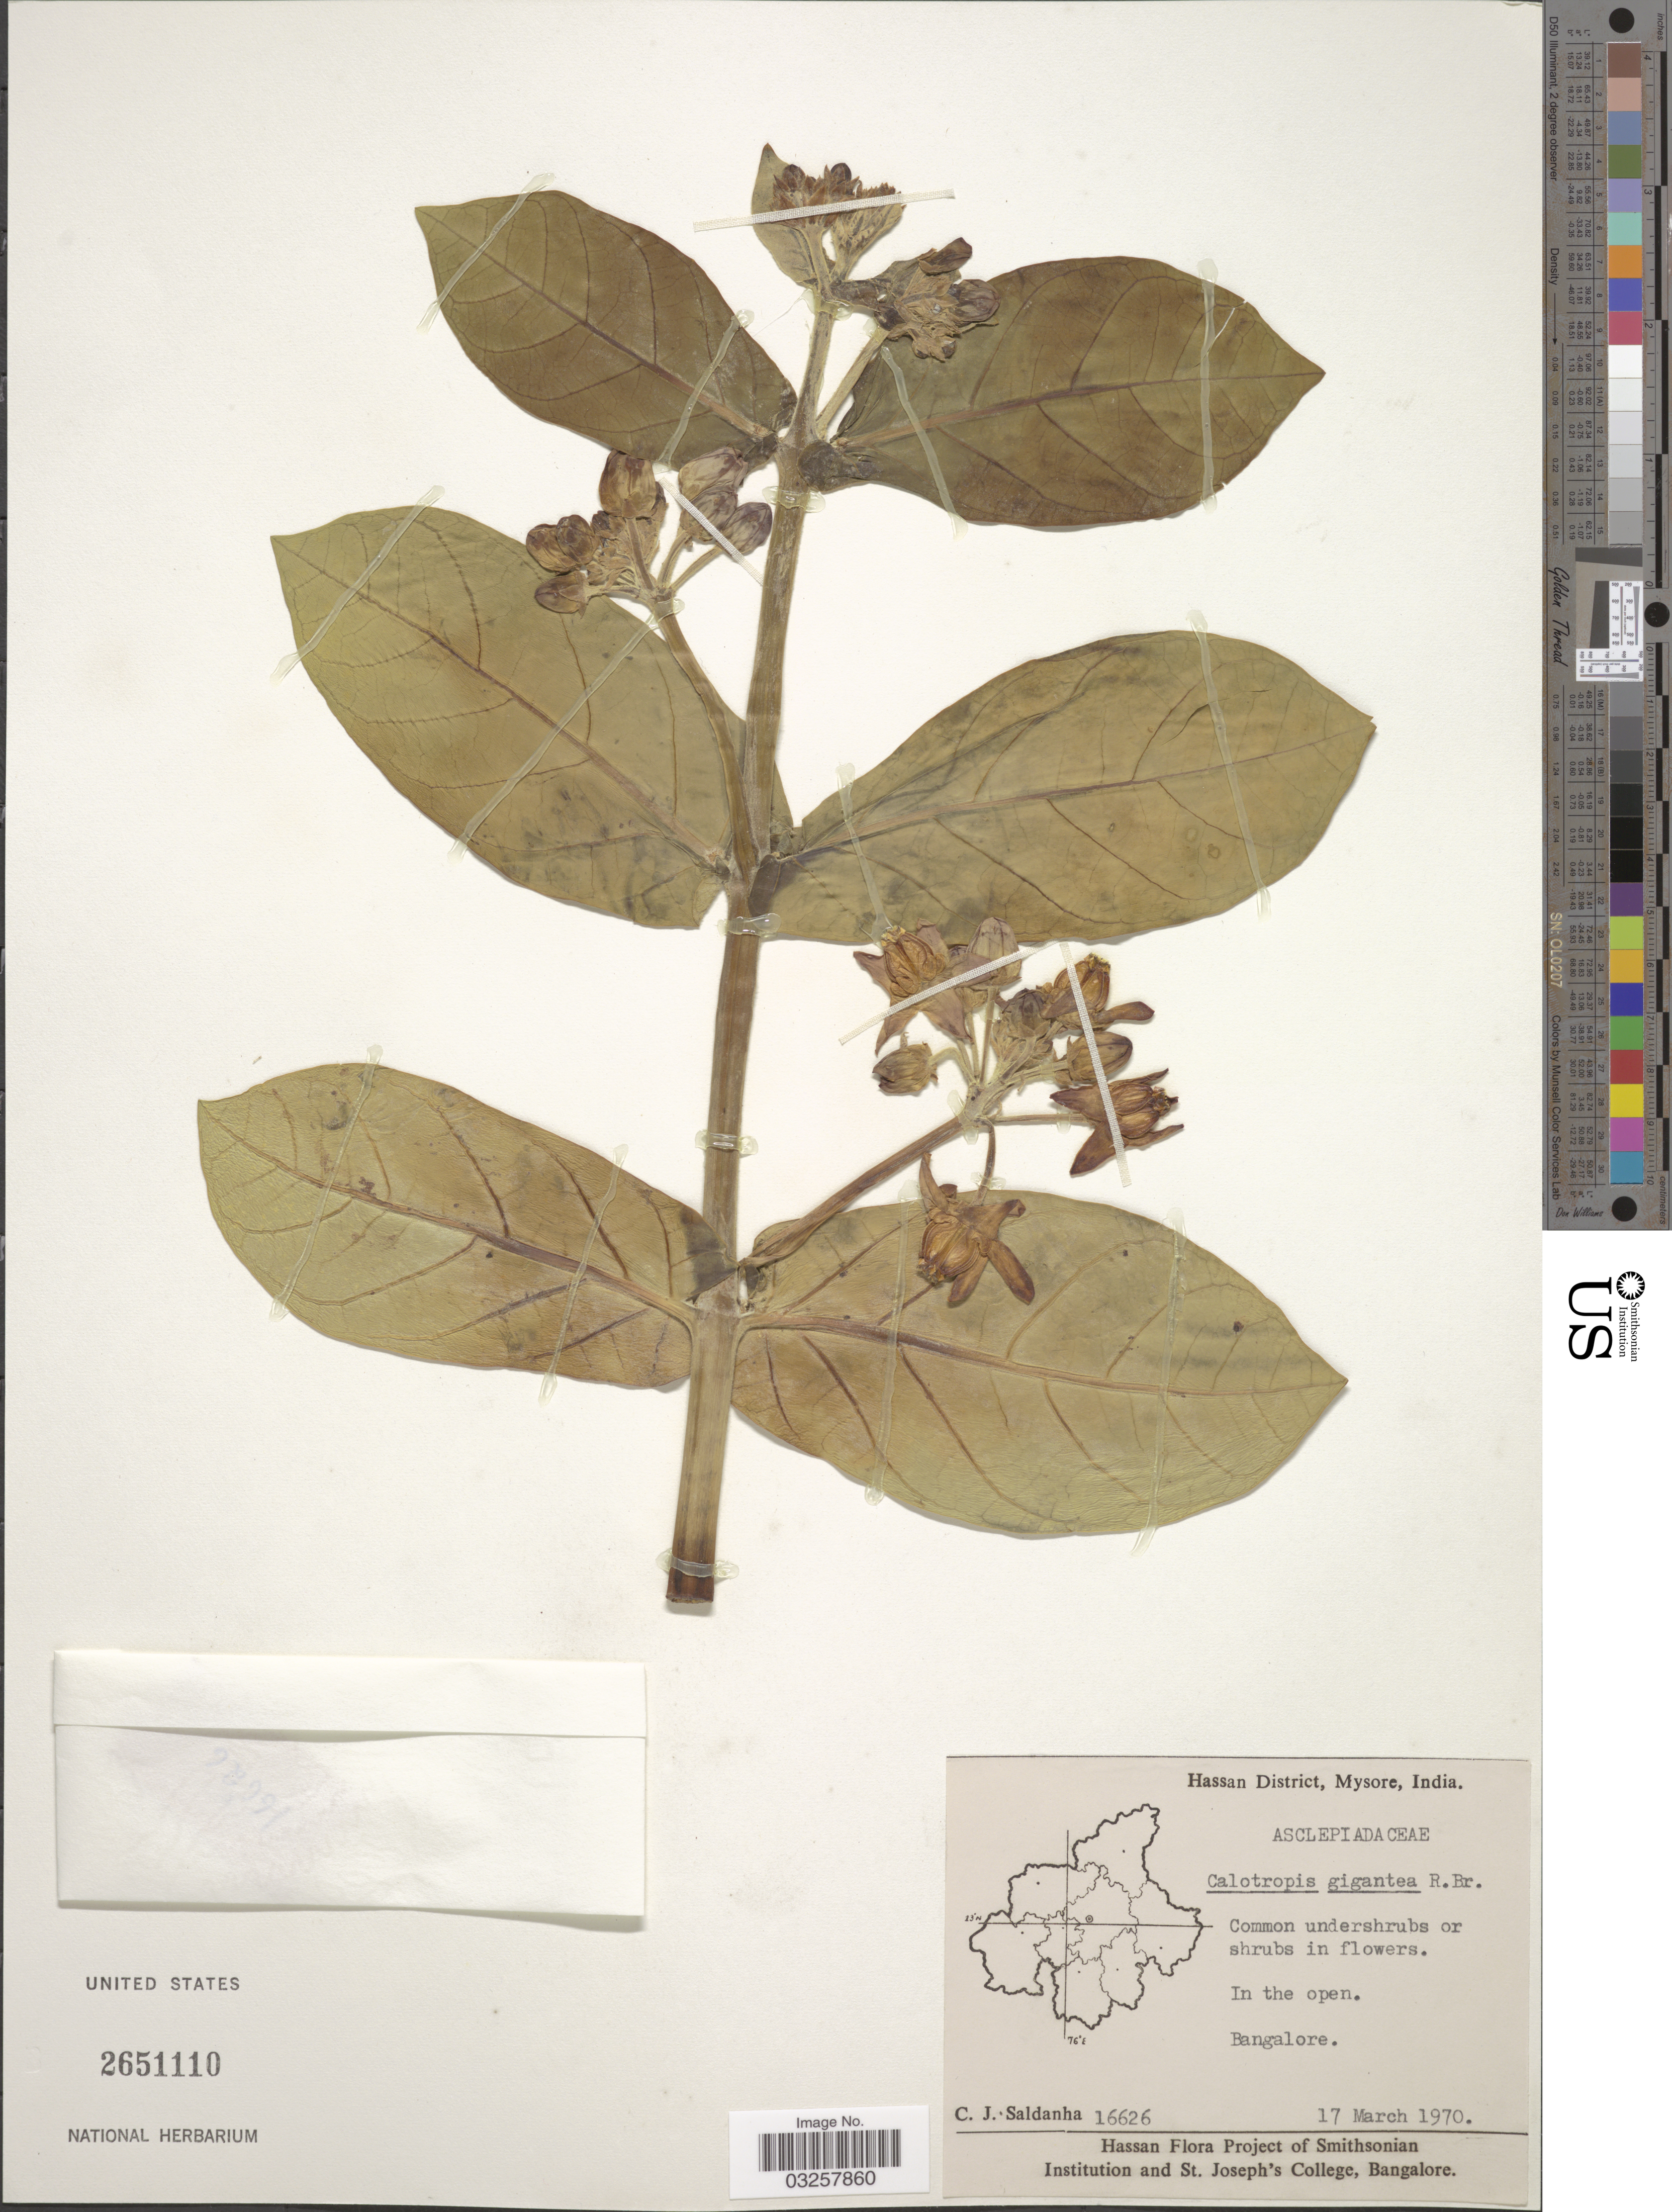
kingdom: Plantae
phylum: Tracheophyta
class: Magnoliopsida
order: Gentianales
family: Apocynaceae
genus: Calotropis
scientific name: Calotropis gigantea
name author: (L.) W.T. Aiton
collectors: C. J. Saldanha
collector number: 16626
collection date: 1970-03-17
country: India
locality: Hassan District, Mysore. Bangalore.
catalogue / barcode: US 2651110